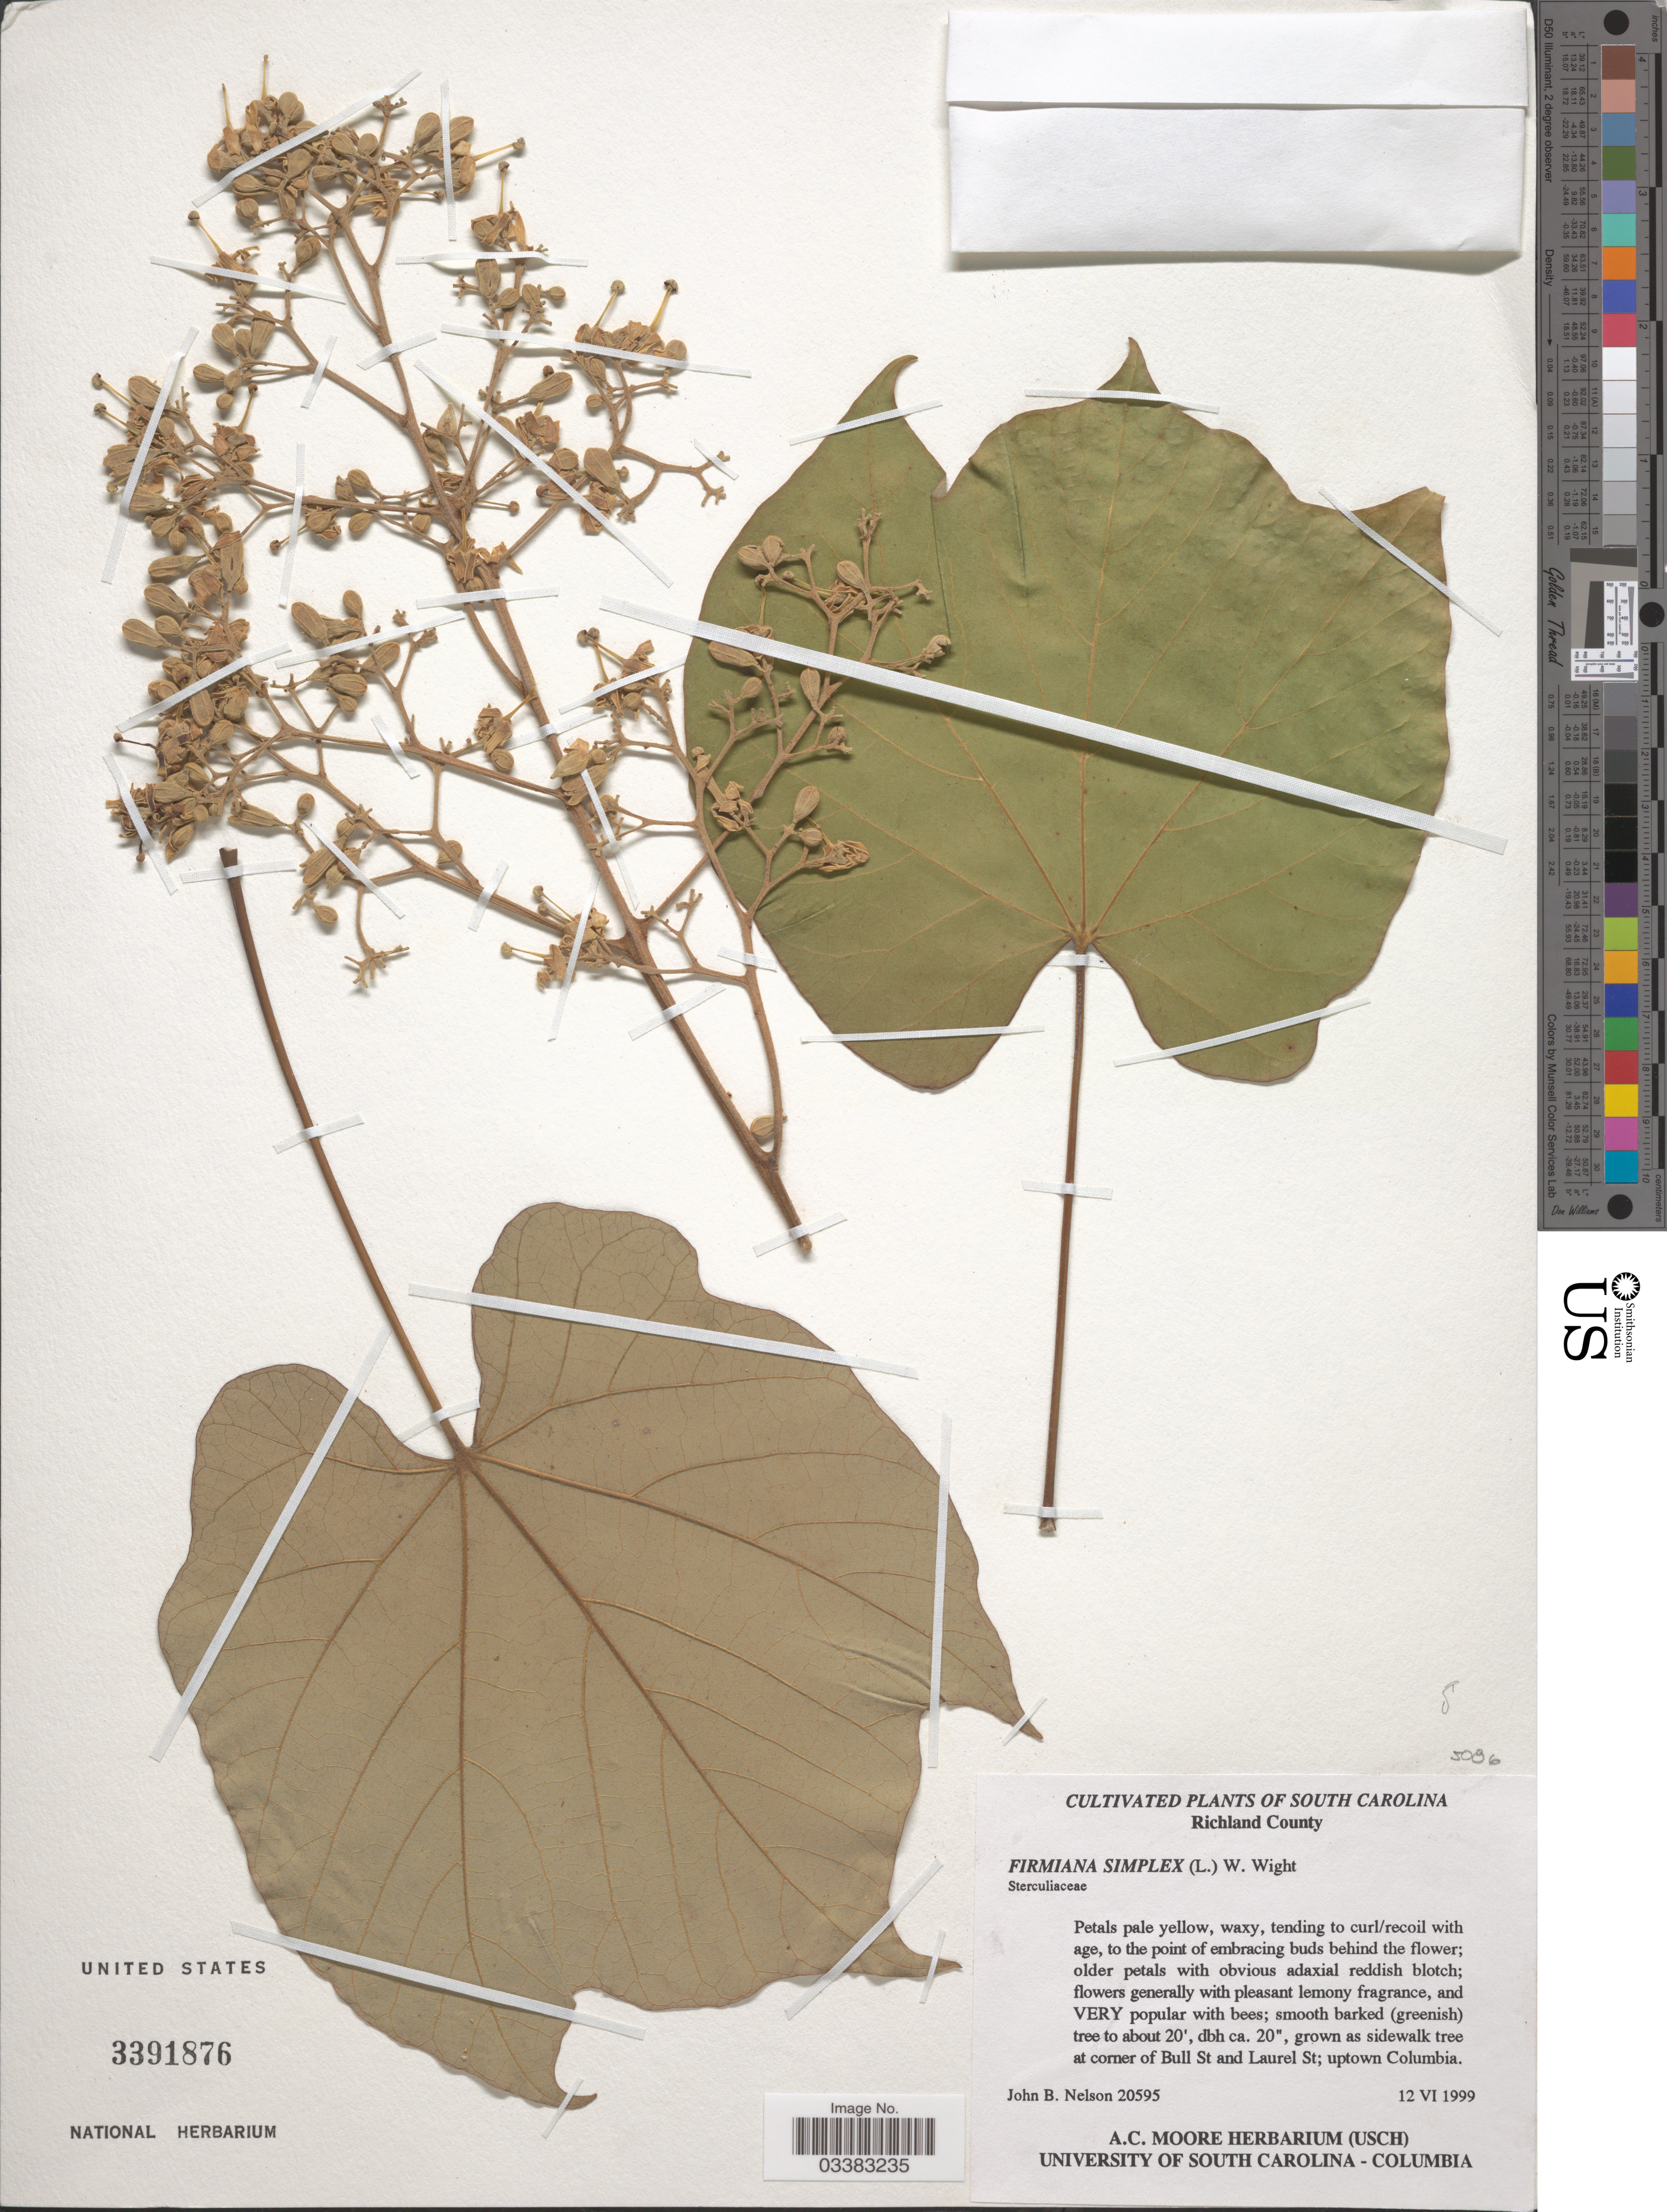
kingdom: Plantae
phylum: Tracheophyta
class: Magnoliopsida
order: Malvales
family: Malvaceae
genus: Firmiana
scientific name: Firmiana simplex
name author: (L.) W. Wight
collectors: J. B. Nelson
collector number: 20595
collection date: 1999-06-12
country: United States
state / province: South Carolina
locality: Richland County. At corner of Bull St and Laurel St; uptown Columbia.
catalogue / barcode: US 3391876